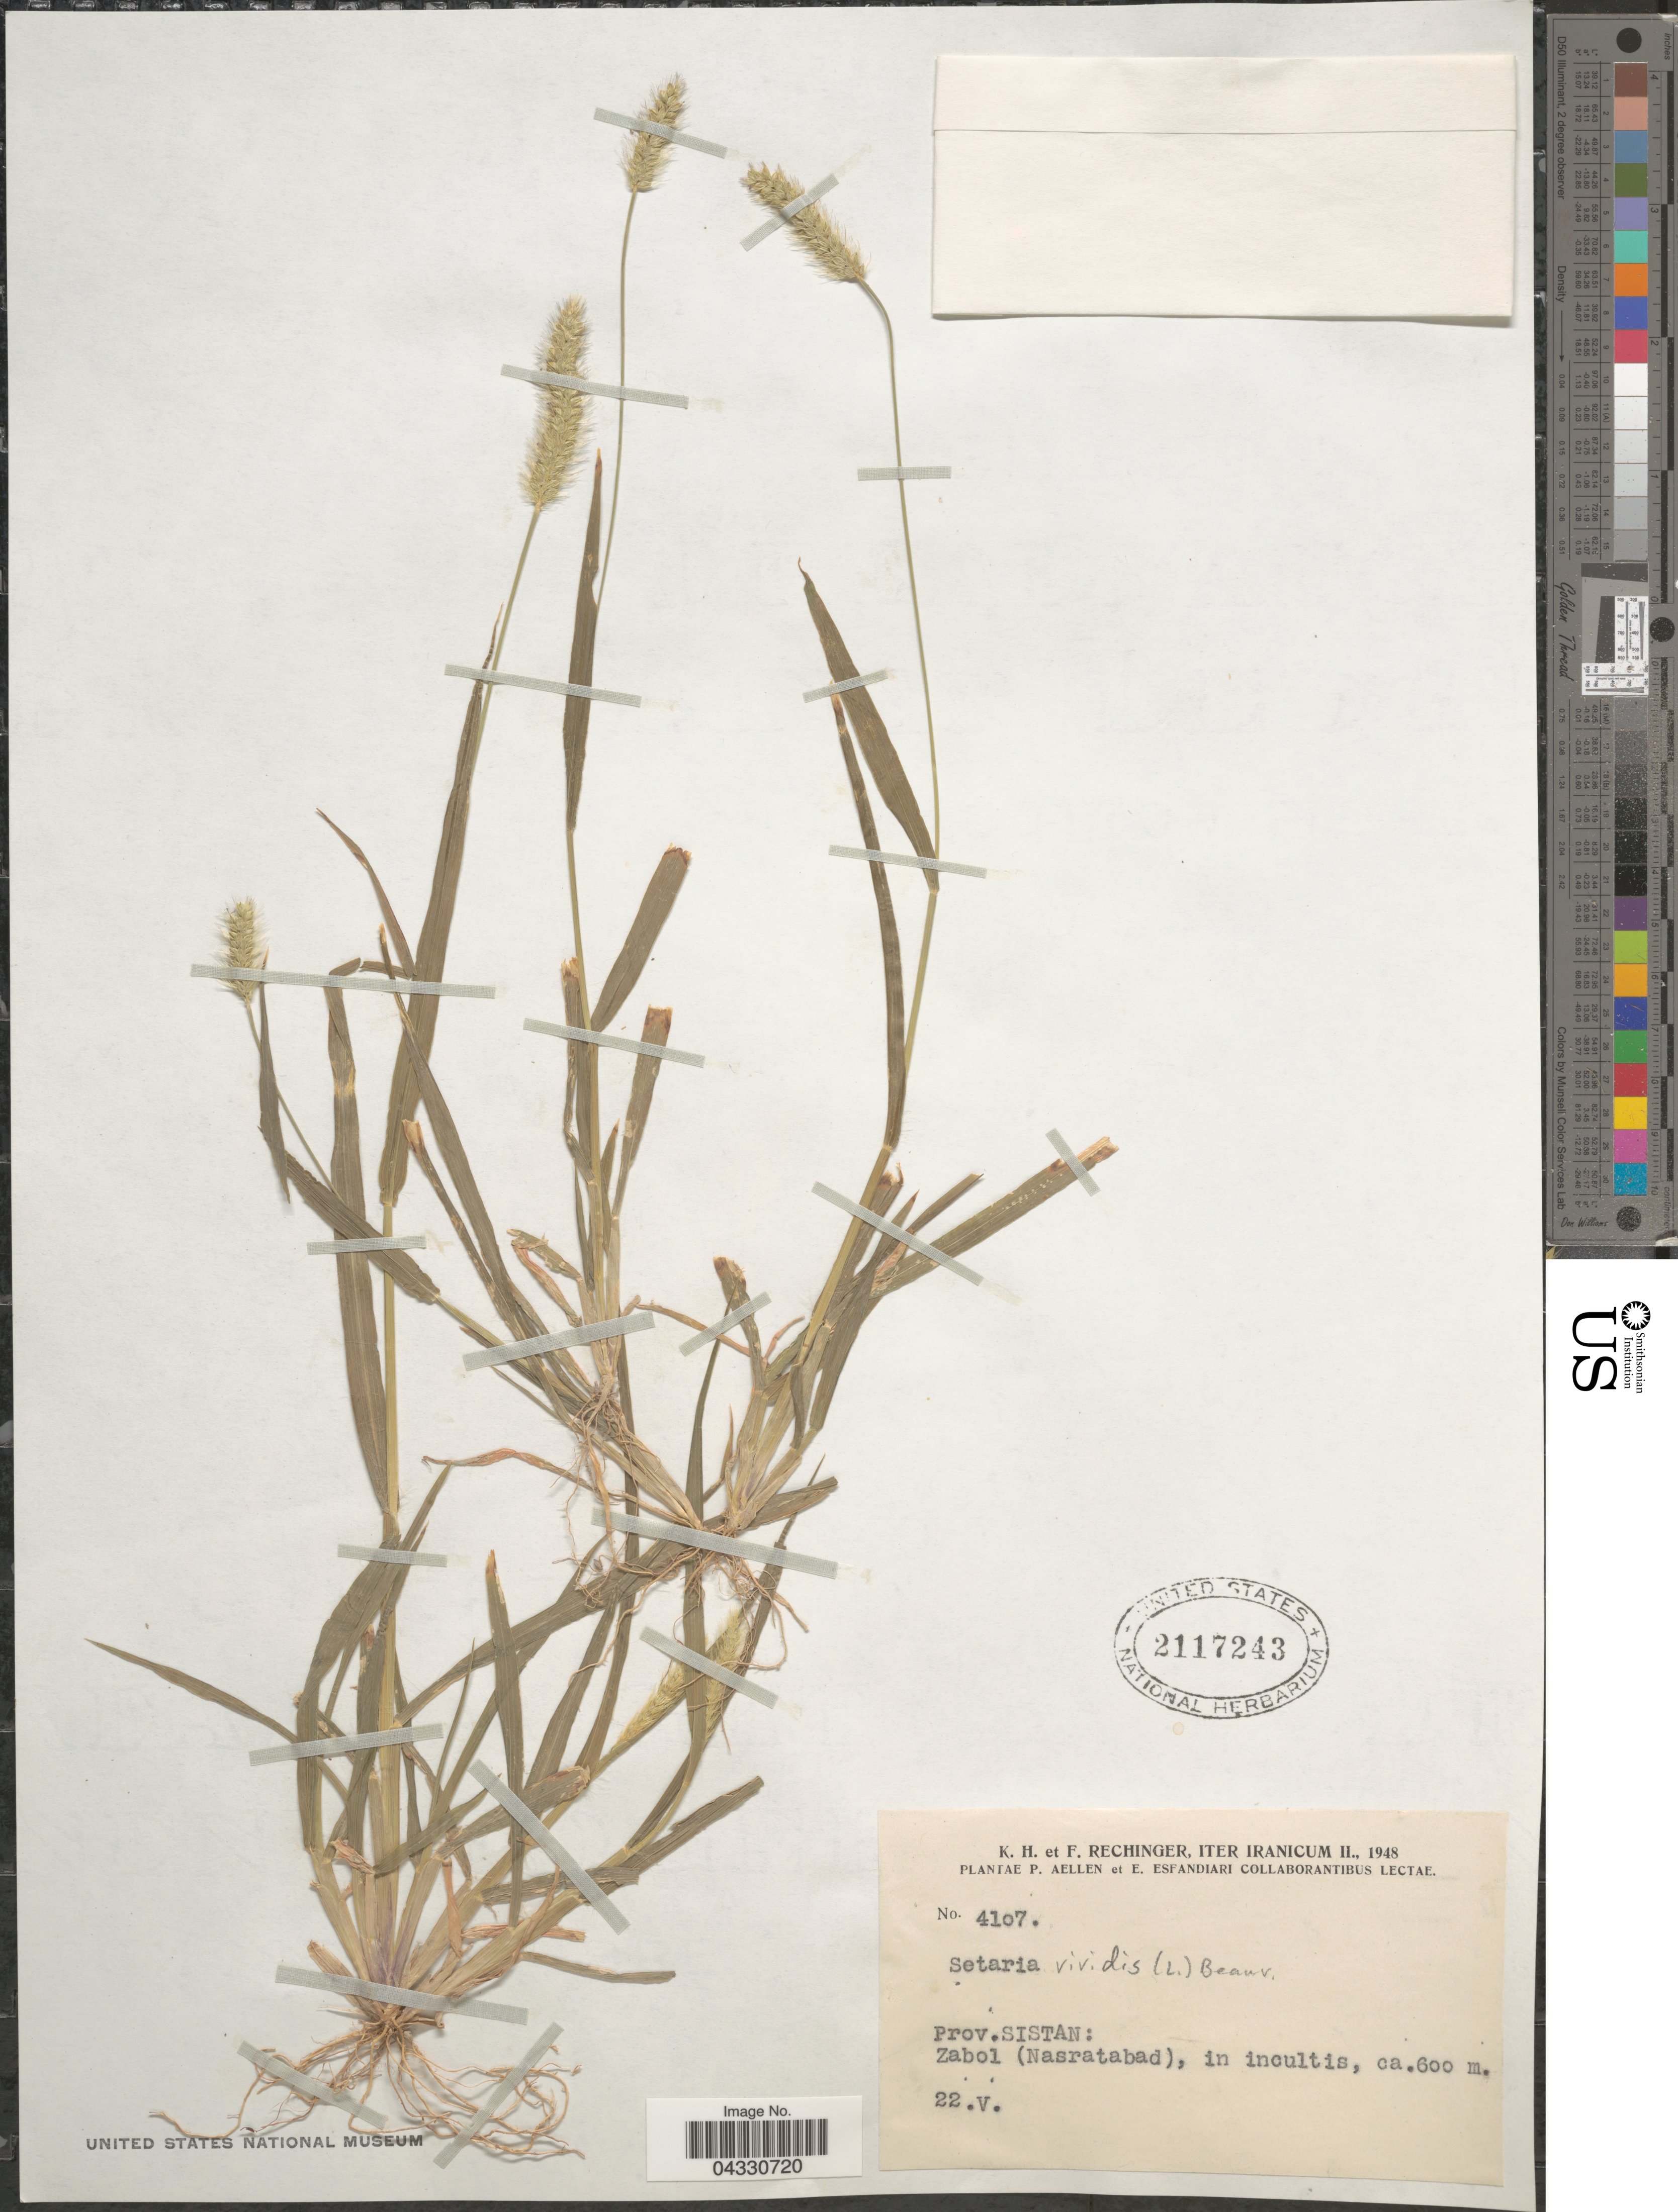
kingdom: Plantae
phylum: Tracheophyta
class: Liliopsida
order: Poales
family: Poaceae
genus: Setaria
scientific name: Setaria viridis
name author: (L.) P. Beauv.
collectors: K. H. Rechinger & F. Rechinger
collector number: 4107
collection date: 1948-05-22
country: Iran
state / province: Sistan and Baluchistan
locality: Iter Iranicum II., 1948. Prov. Sistan: Zabol (Nasratabad), in incultis.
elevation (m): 600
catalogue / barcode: US 2117243